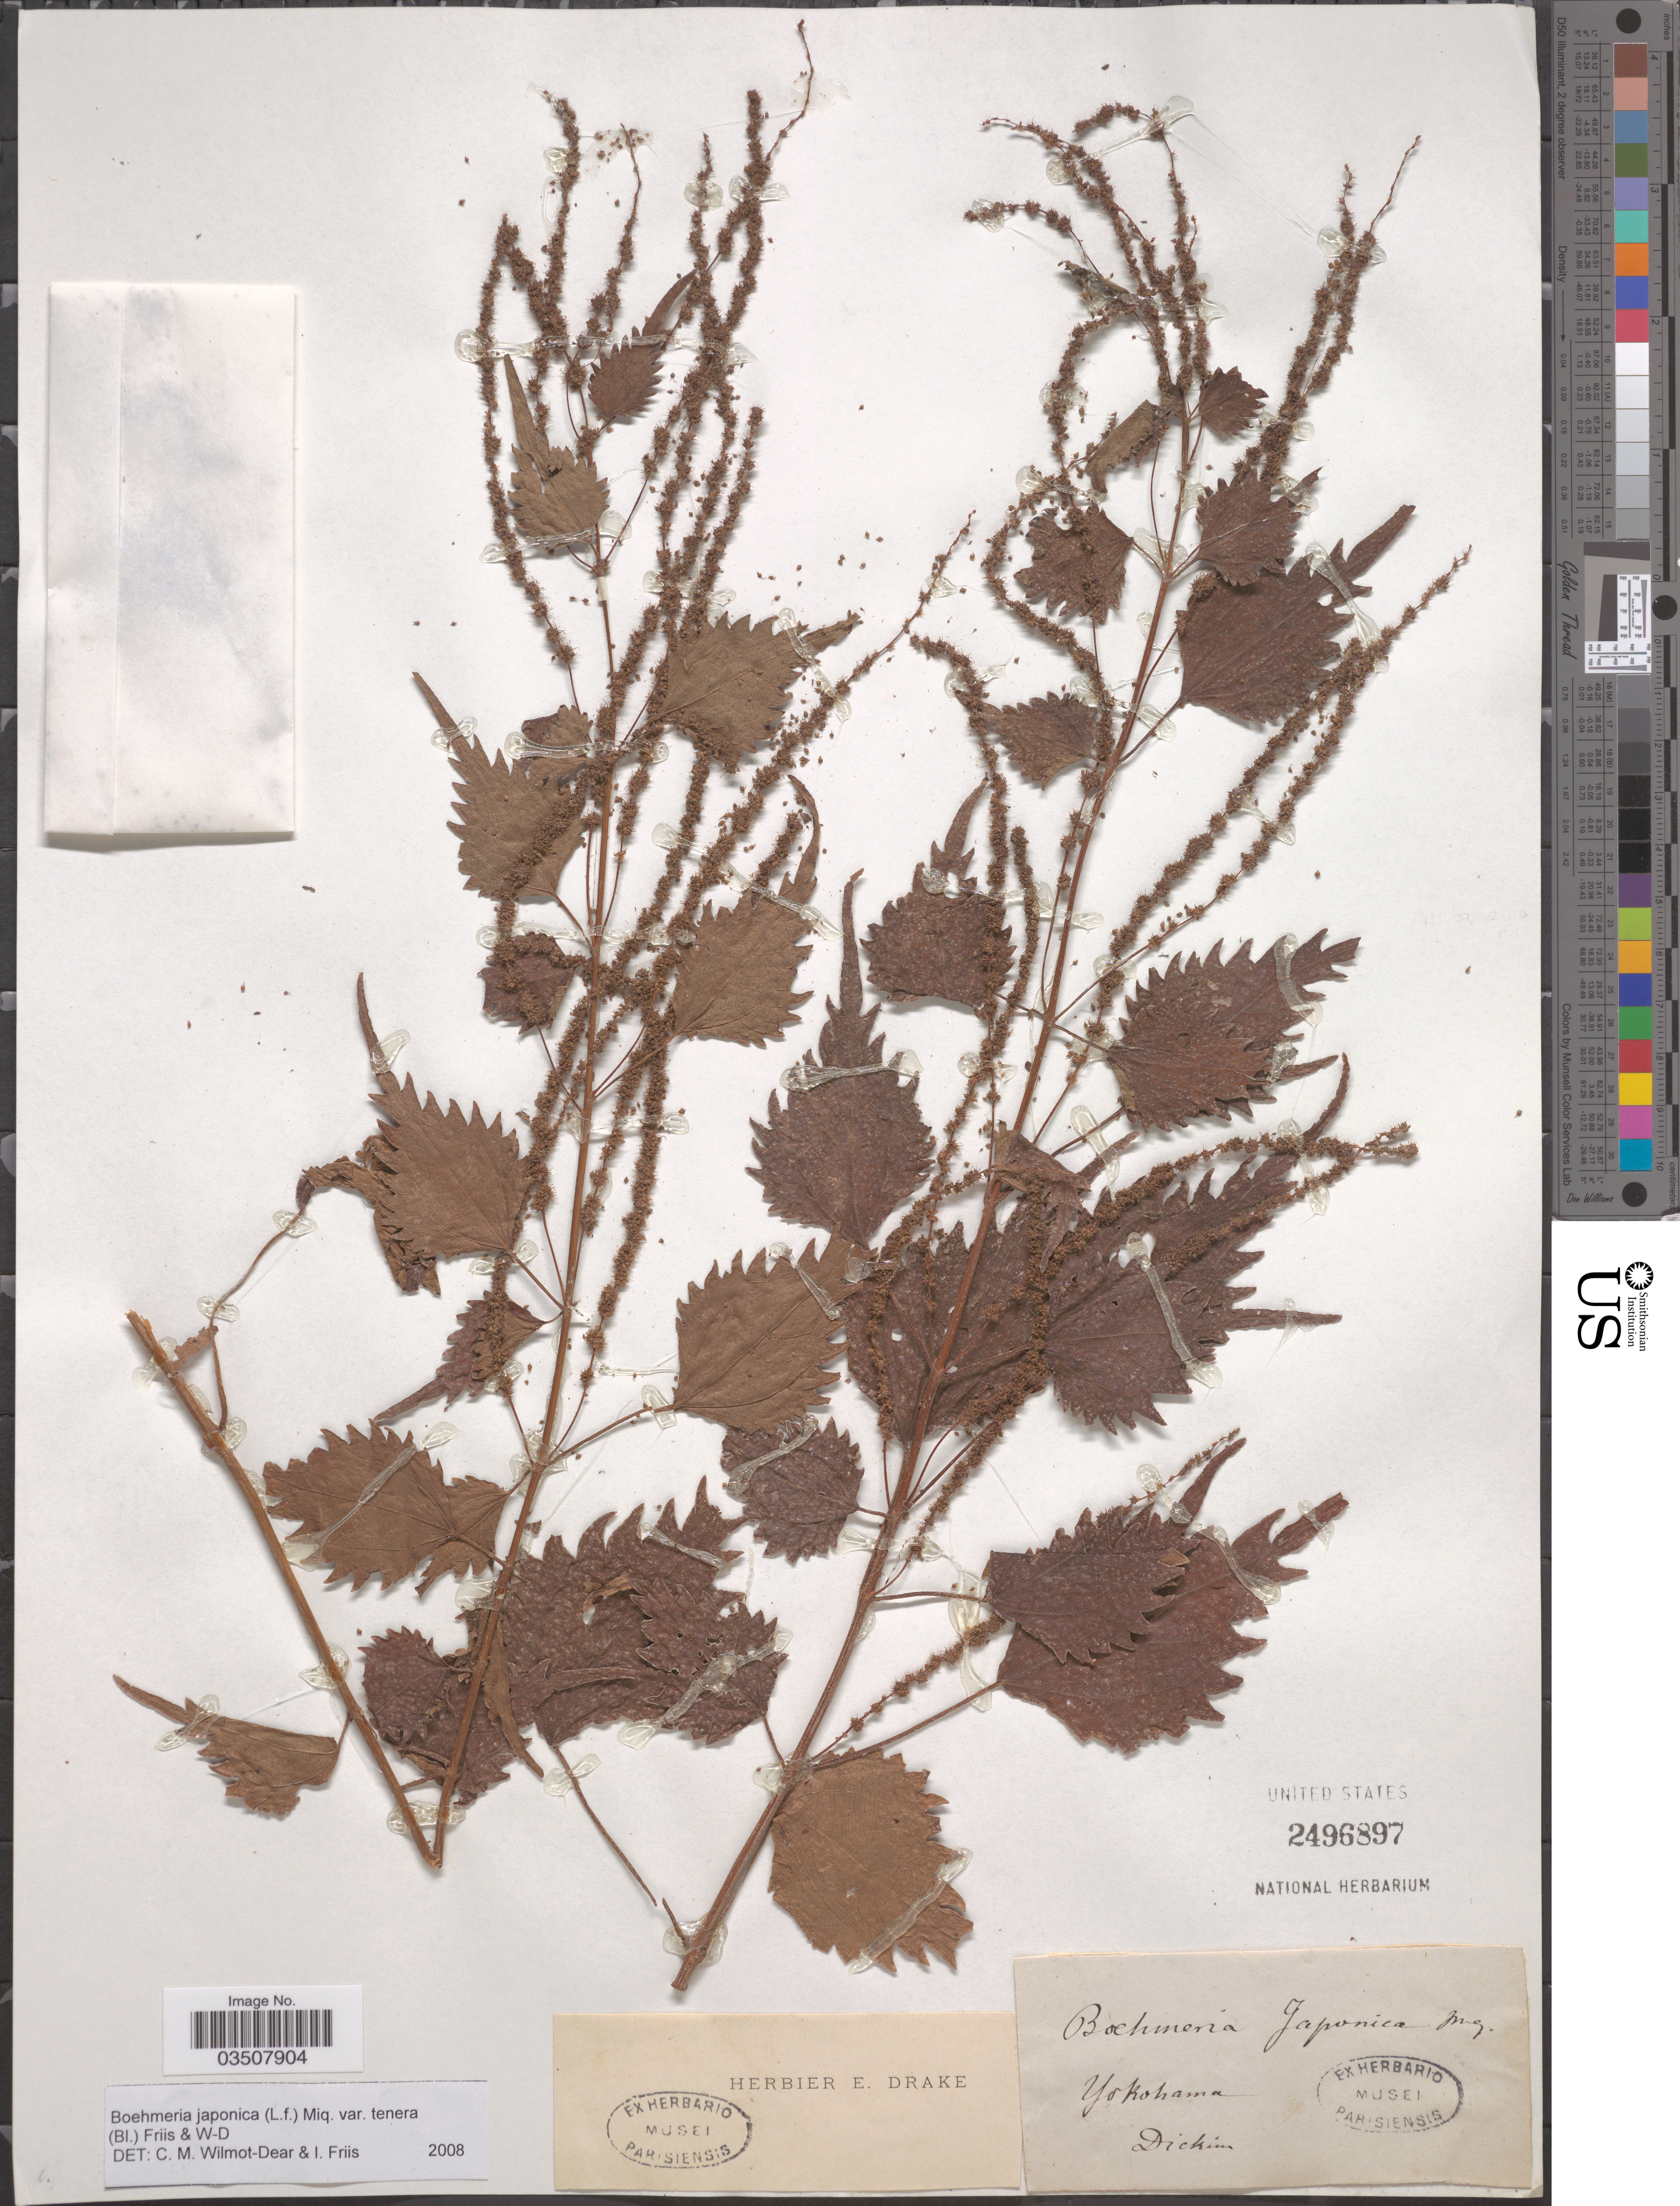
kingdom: Plantae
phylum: Tracheophyta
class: Magnoliopsida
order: Rosales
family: Urticaceae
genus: Boehmeria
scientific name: Boehmeria japonica var. tenera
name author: (Blume) Friis & Wilmot-Dear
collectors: Dickins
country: Japan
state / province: Kanagawa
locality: Yokohama.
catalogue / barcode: US 2496897